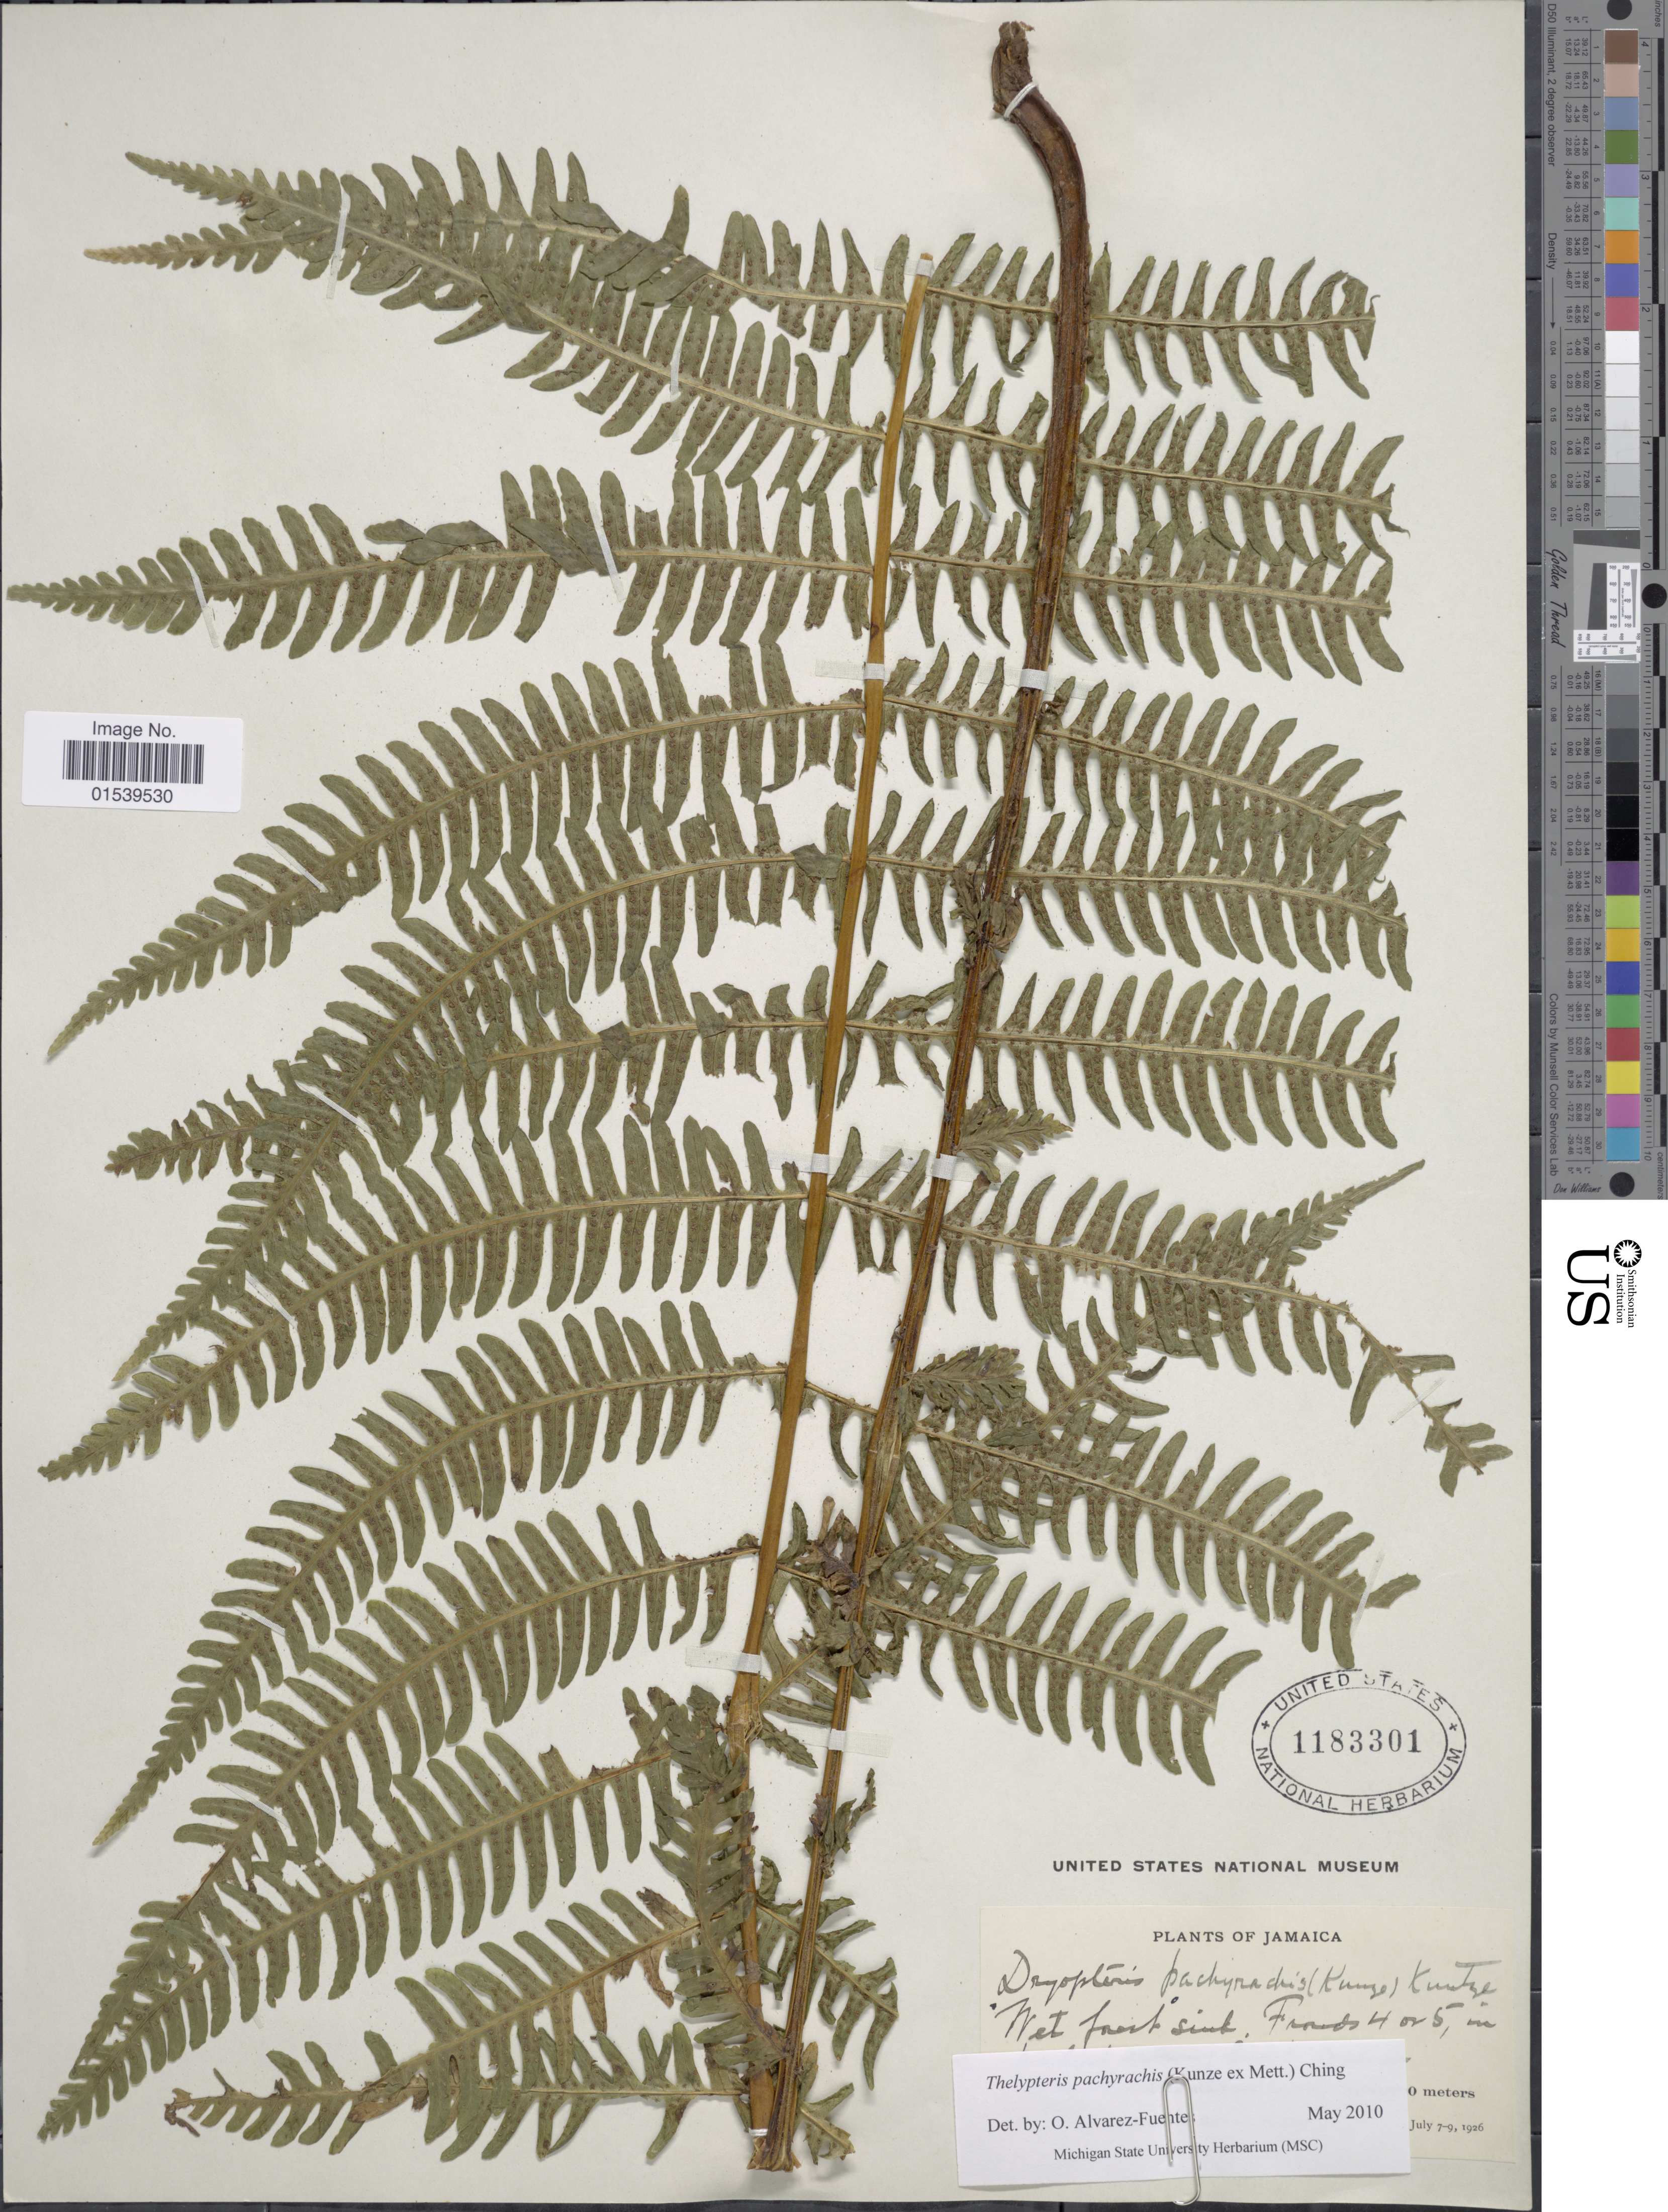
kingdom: Plantae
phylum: Tracheophyta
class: Polypodiopsida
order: Polypodiales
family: Thelypteridaceae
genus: Amauropelta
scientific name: Amauropelta pachyrachis (Kunze) comb. nov., ined 2015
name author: (Kunze)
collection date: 1926-07-07/1926-07-09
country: Jamaica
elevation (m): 0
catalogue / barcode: US 1183301